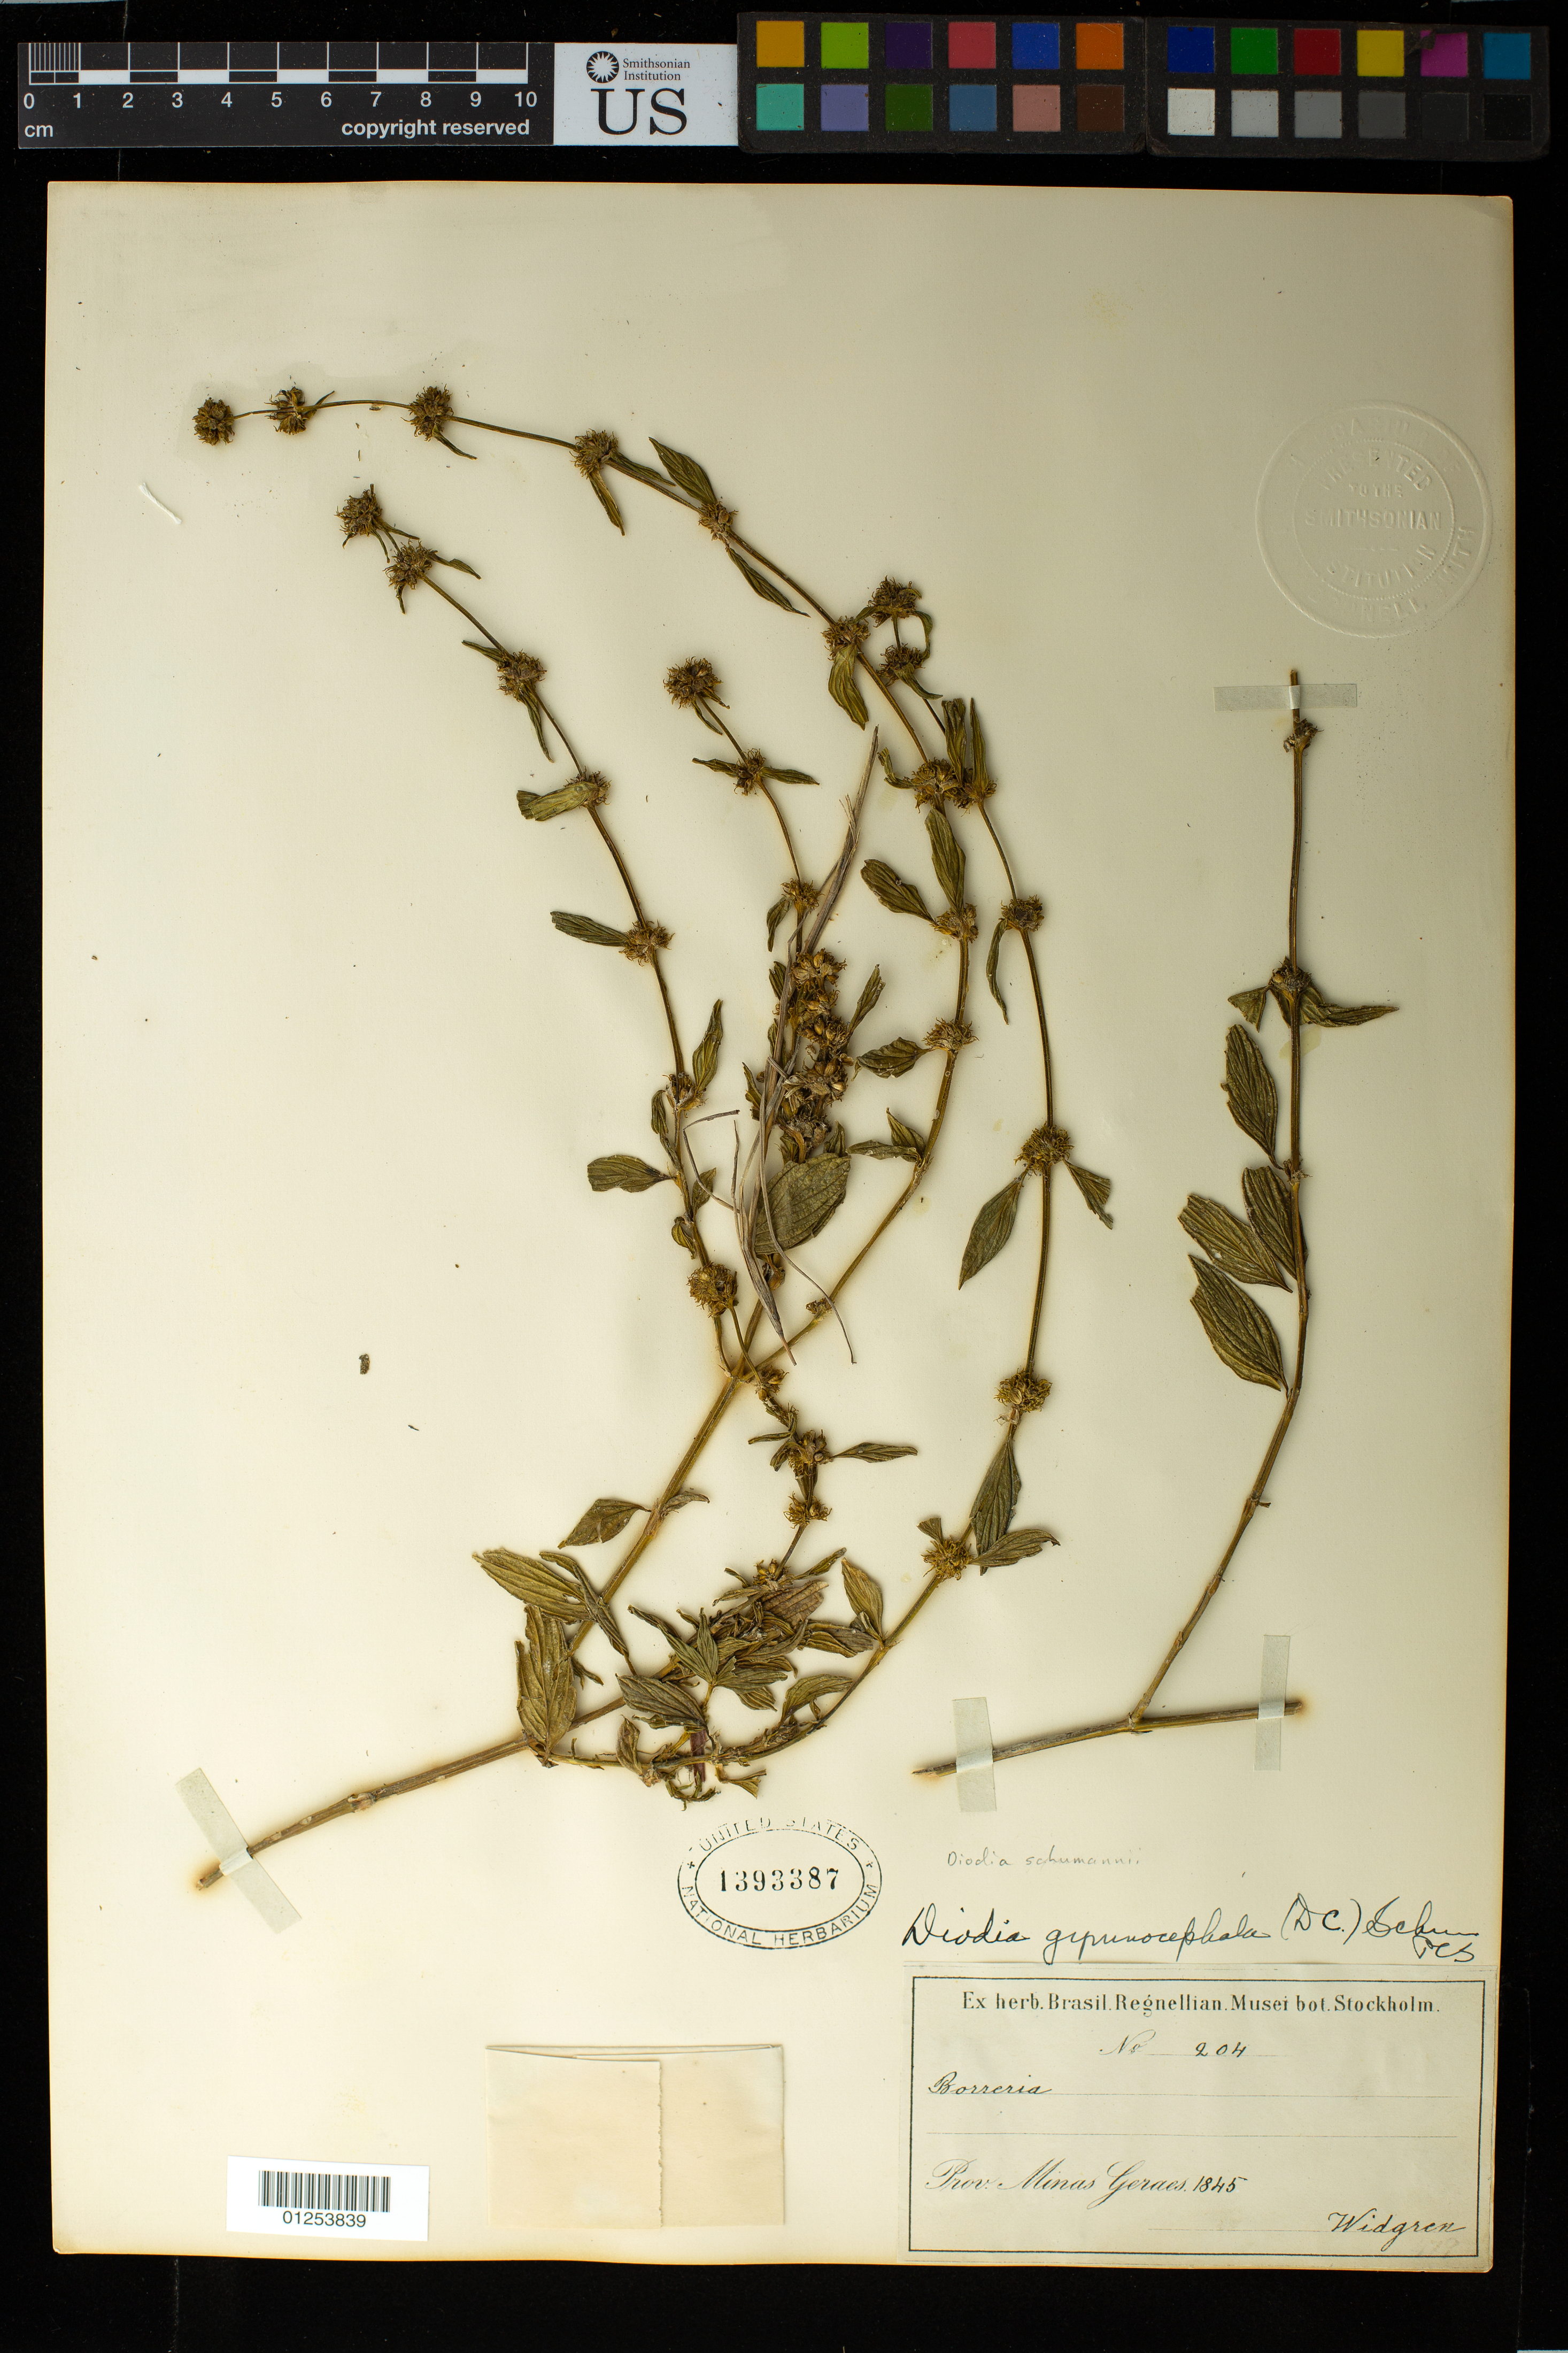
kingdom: Plantae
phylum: Tracheophyta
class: Magnoliopsida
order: Gentianales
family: Rubiaceae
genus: Diodia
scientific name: Diodia schumannii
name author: Standl. ex Bacigalupo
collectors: J. Widgren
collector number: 204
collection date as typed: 1845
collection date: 1845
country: Brazil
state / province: Minas Gerais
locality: Prov. Minas Geraes.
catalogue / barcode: US 1393387